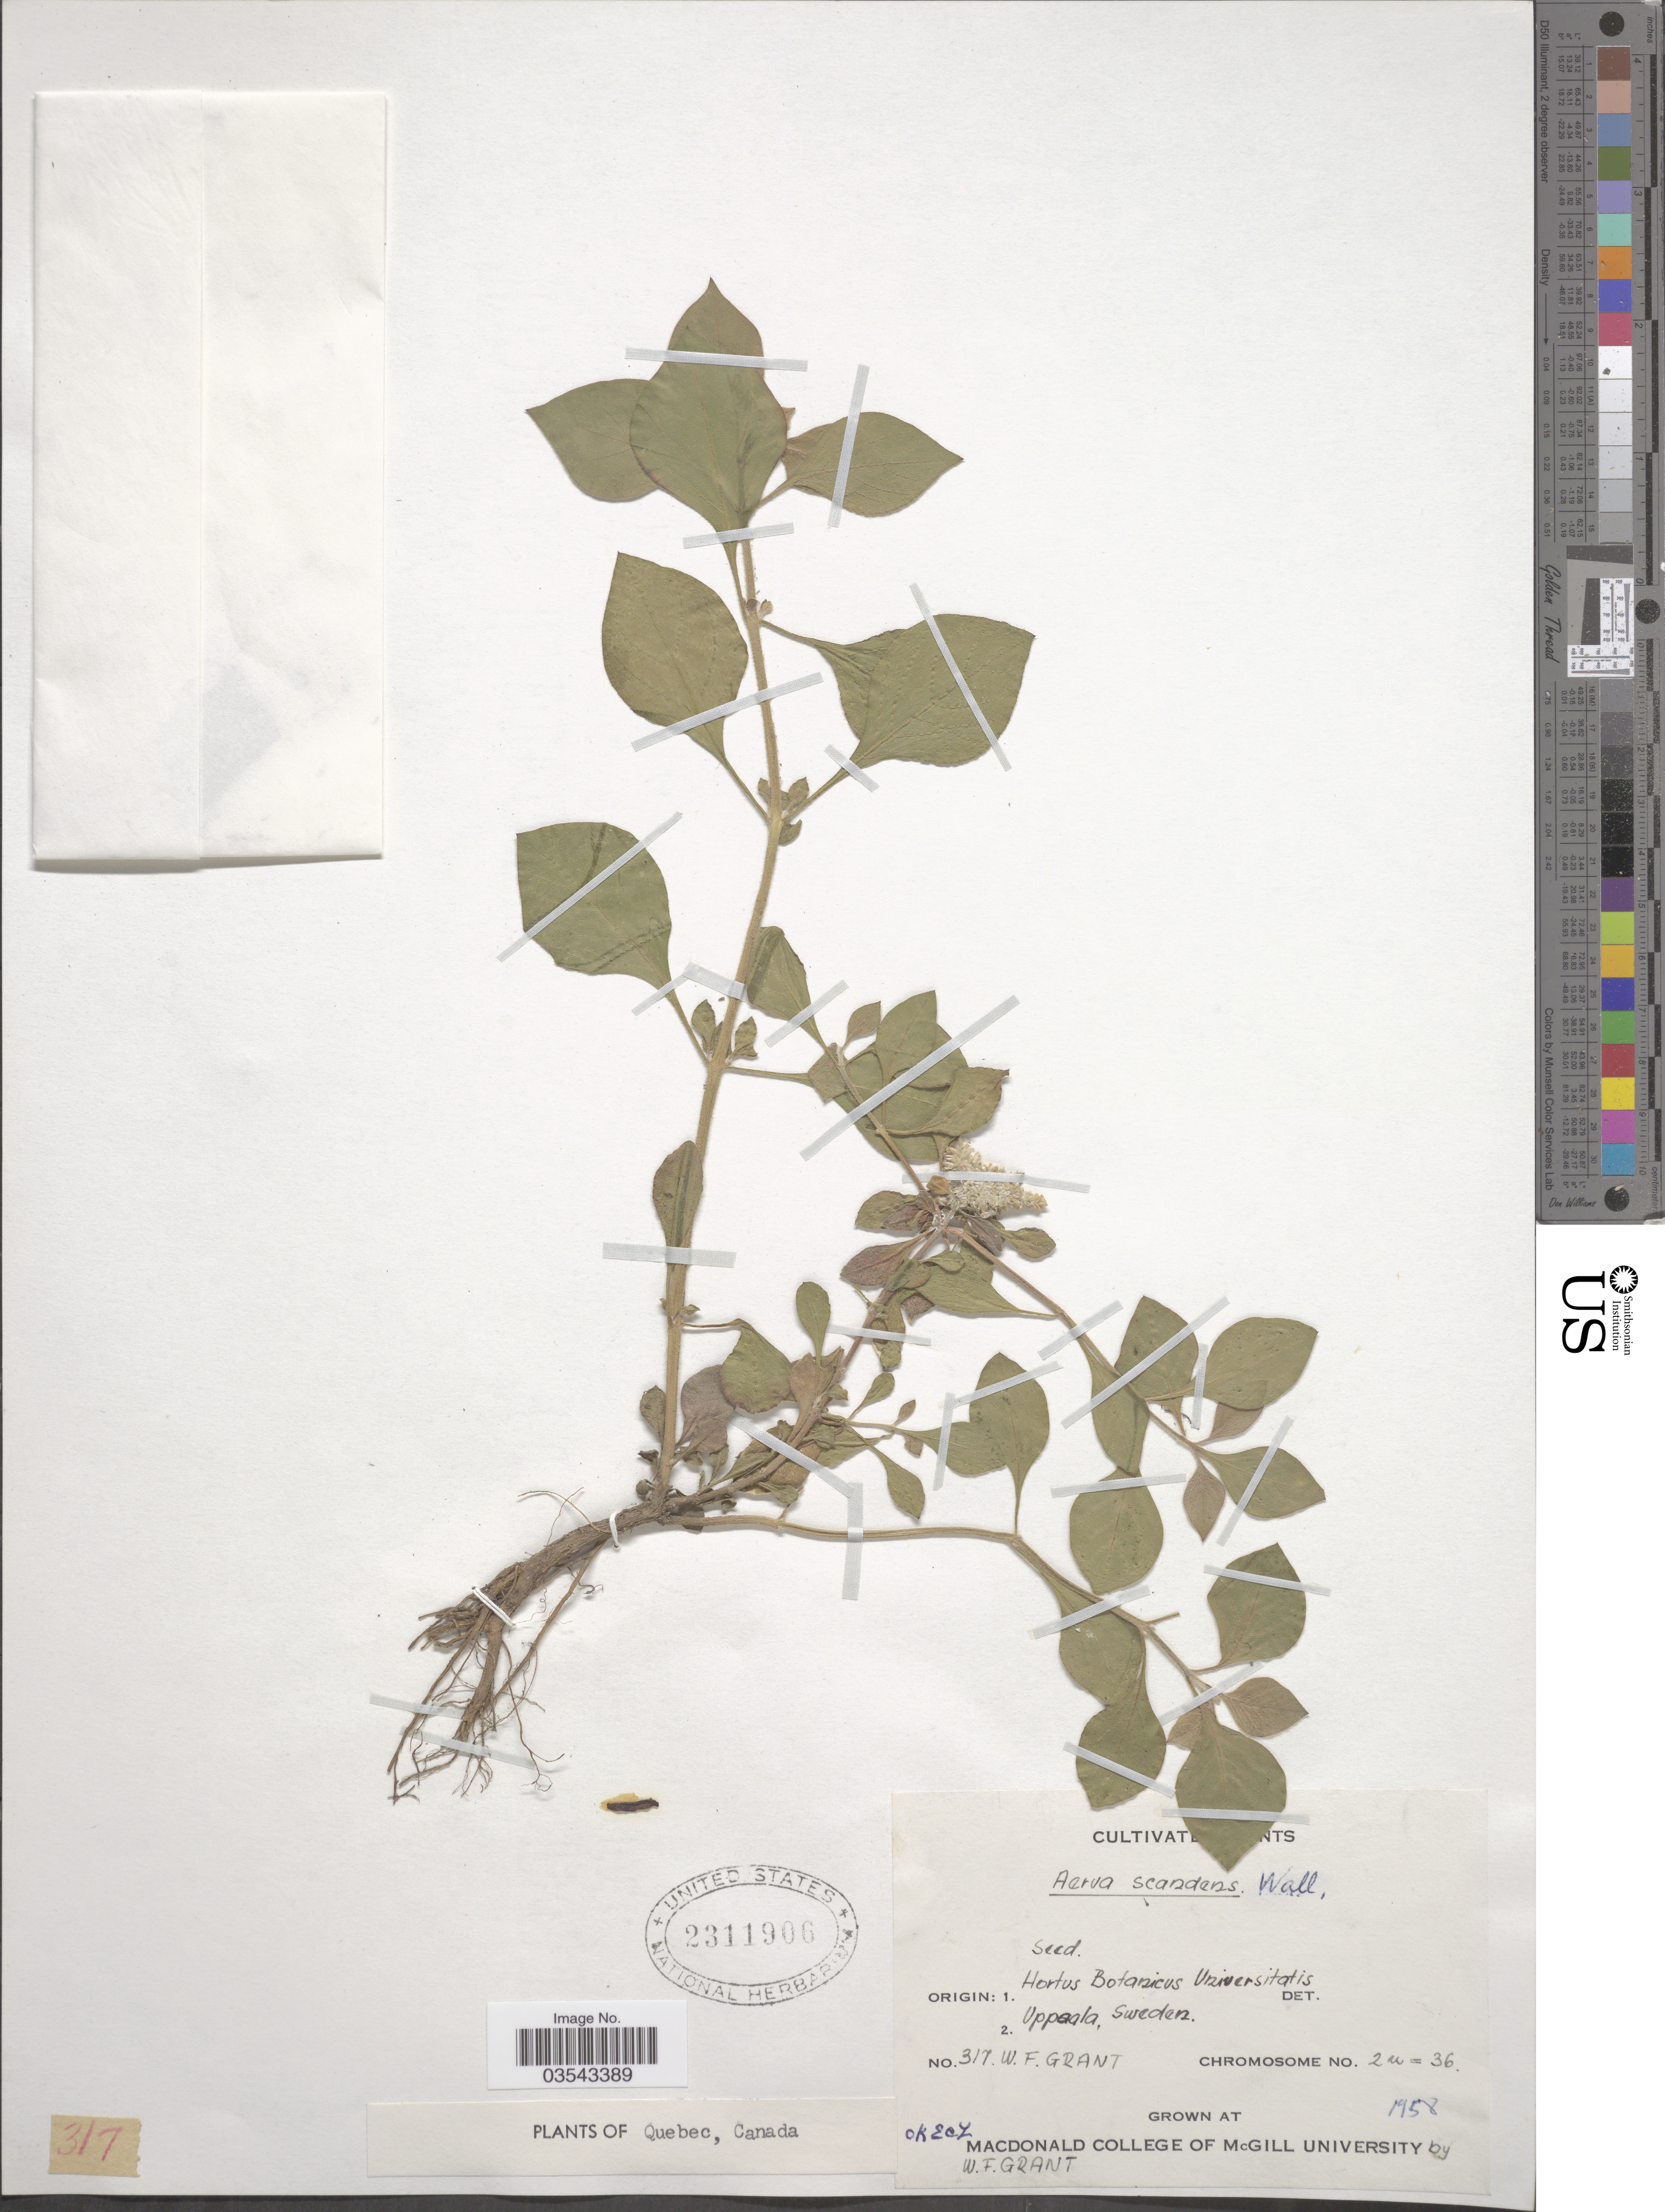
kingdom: Plantae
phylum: Tracheophyta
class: Magnoliopsida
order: Caryophyllales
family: Amaranthaceae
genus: Ouret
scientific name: Ouret sanguinolenta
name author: (L.) Kuntze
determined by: Strong, Mark T., (BOT), Smithsonian Institution - National Museum of Natural History (UNITED STATES)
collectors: W. Grant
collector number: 317?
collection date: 1958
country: Canada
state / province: Quebec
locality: Macdonald College at McGill University.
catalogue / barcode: US 2311906